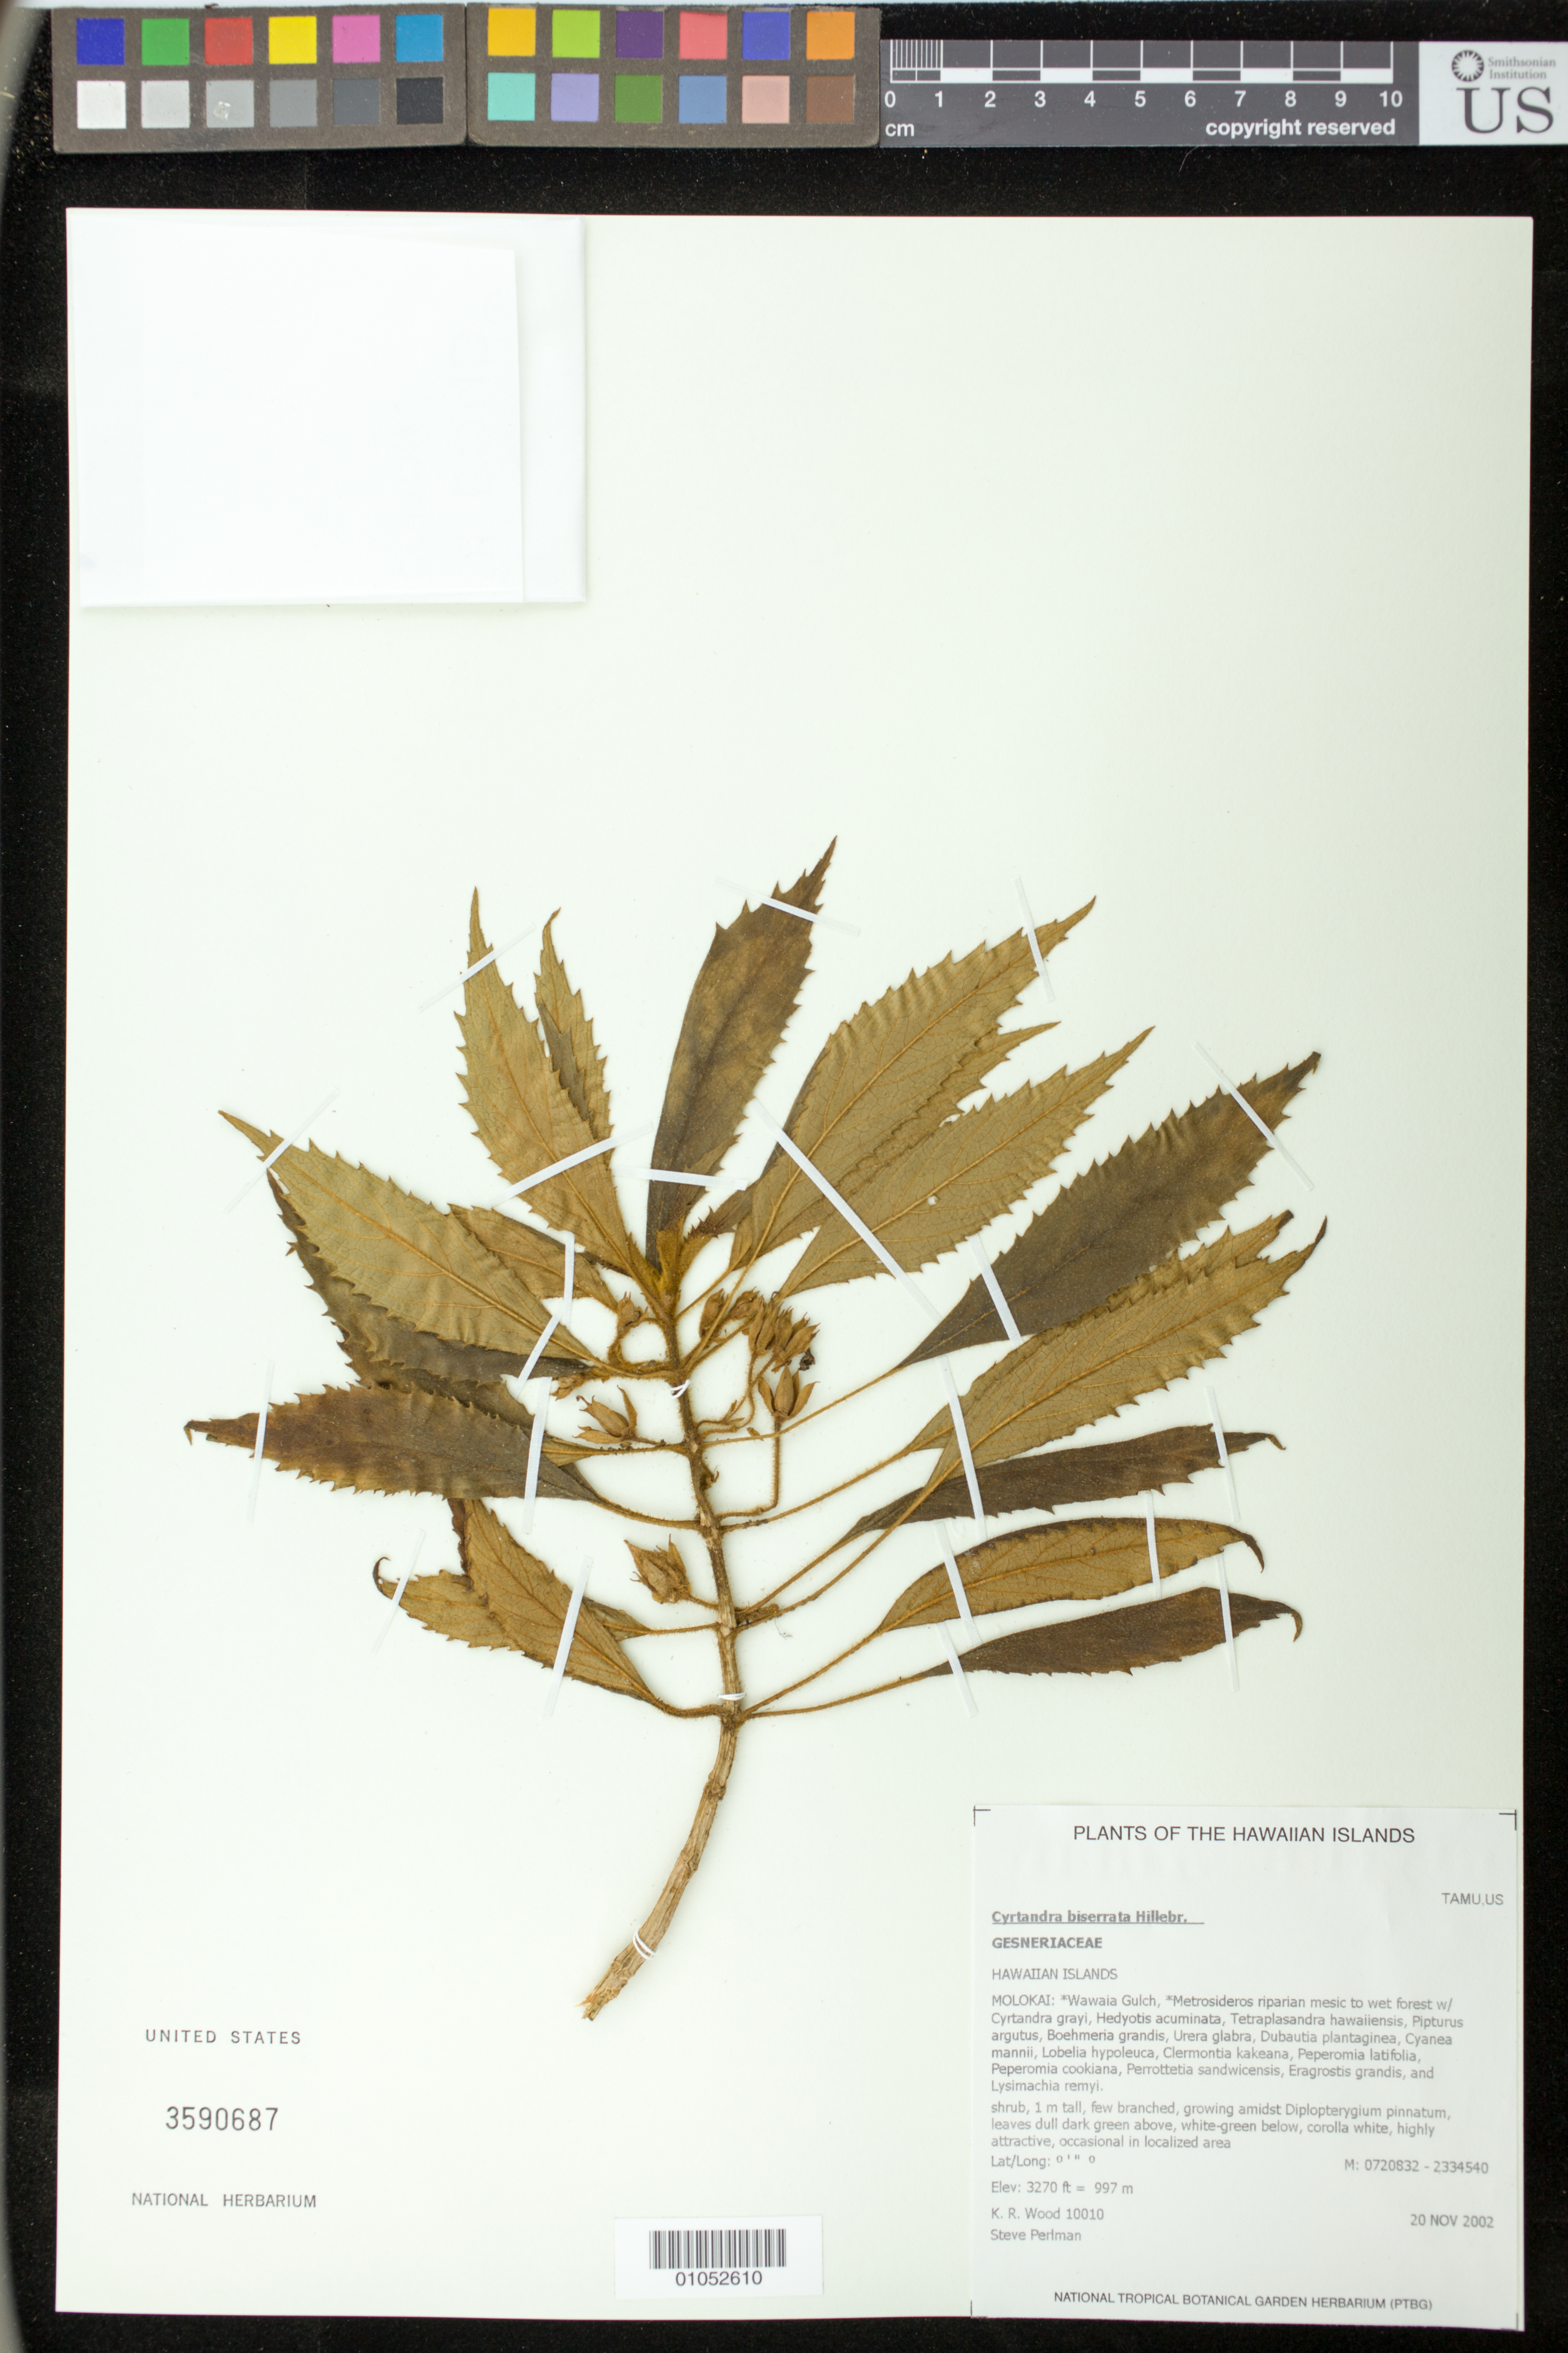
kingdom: Plantae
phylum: Tracheophyta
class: Magnoliopsida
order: Lamiales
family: Gesneriaceae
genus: Cyrtandra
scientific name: Cyrtandra biserrata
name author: Hillebr.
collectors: K. R. Wood & S. P. Perlman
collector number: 10010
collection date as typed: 20 Nov 2002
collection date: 2002-11-20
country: United States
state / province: Hawaii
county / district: Maui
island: Moloka'i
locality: Wawaia Gulch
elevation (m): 997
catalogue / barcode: US 3590687